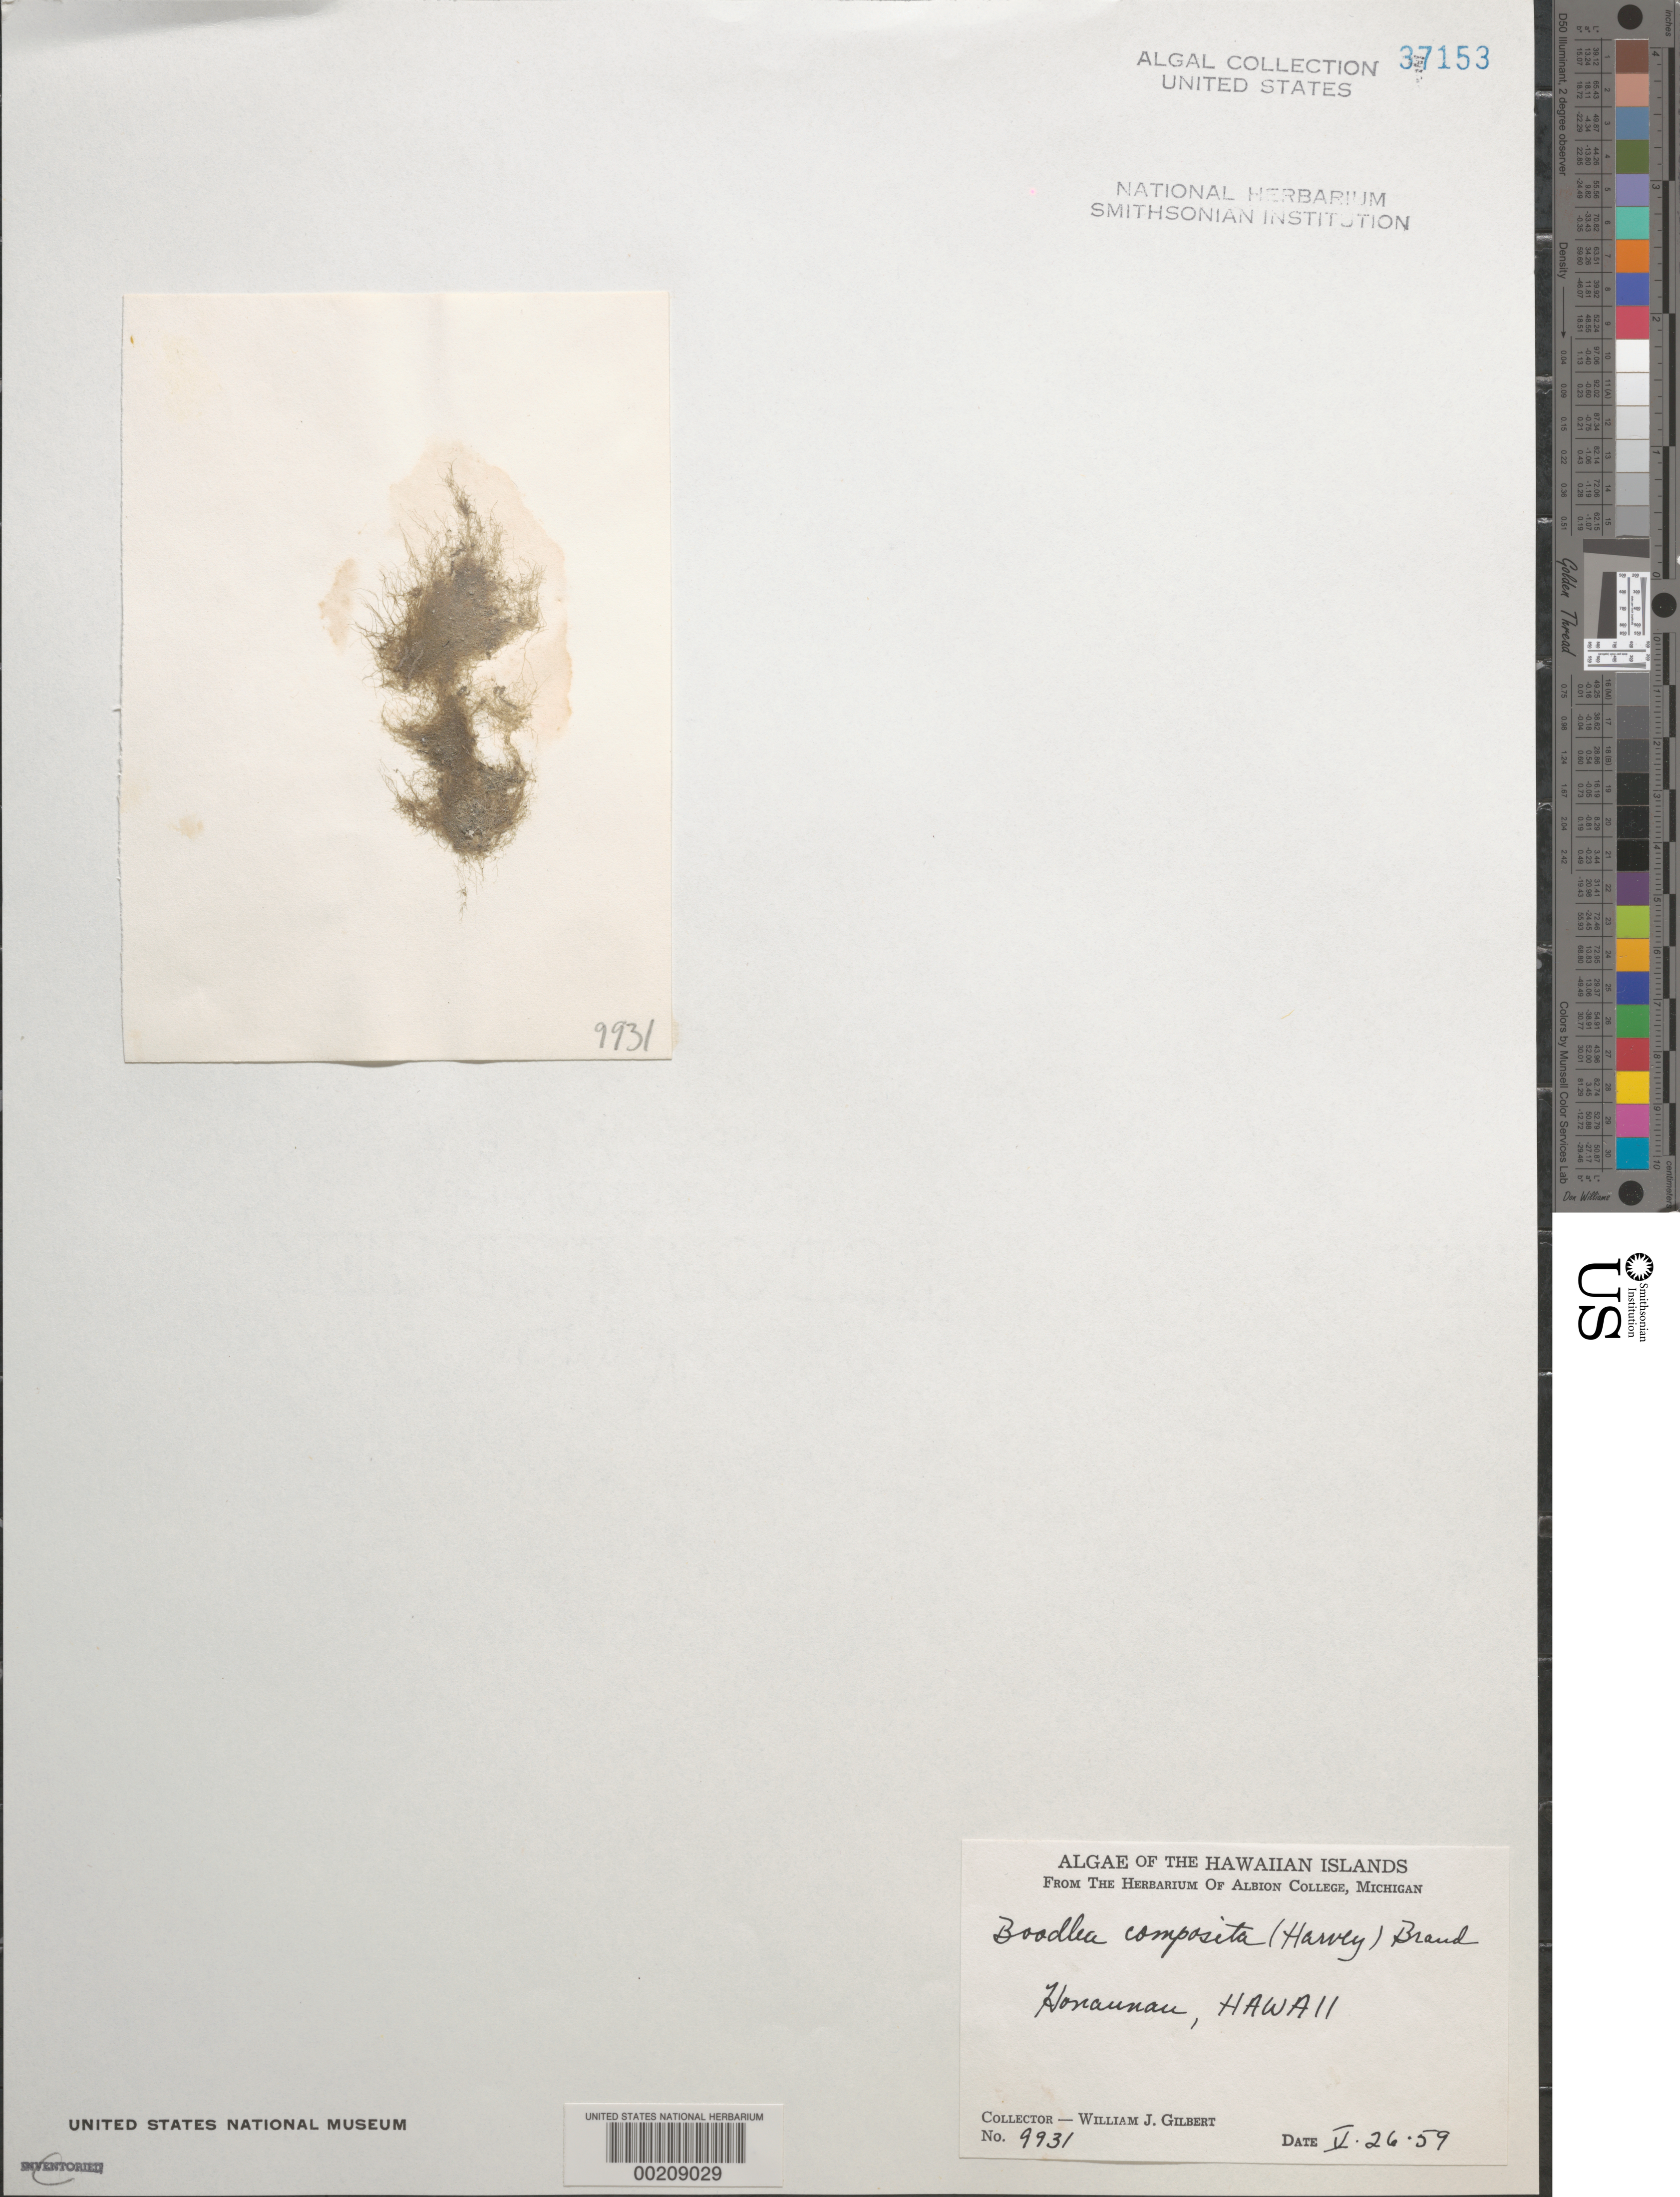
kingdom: Plantae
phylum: Chlorophyta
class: Ulvophyceae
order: Siphonocladales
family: Boodleaceae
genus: Boodlea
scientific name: Boodlea composita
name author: (Humb. & Humb.) Brand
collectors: W. J. Gilbert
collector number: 9931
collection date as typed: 26 May 1959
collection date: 1959-05-26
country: United States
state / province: Hawaii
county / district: Hawaii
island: Hawaii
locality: Honaunau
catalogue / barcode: US 37153